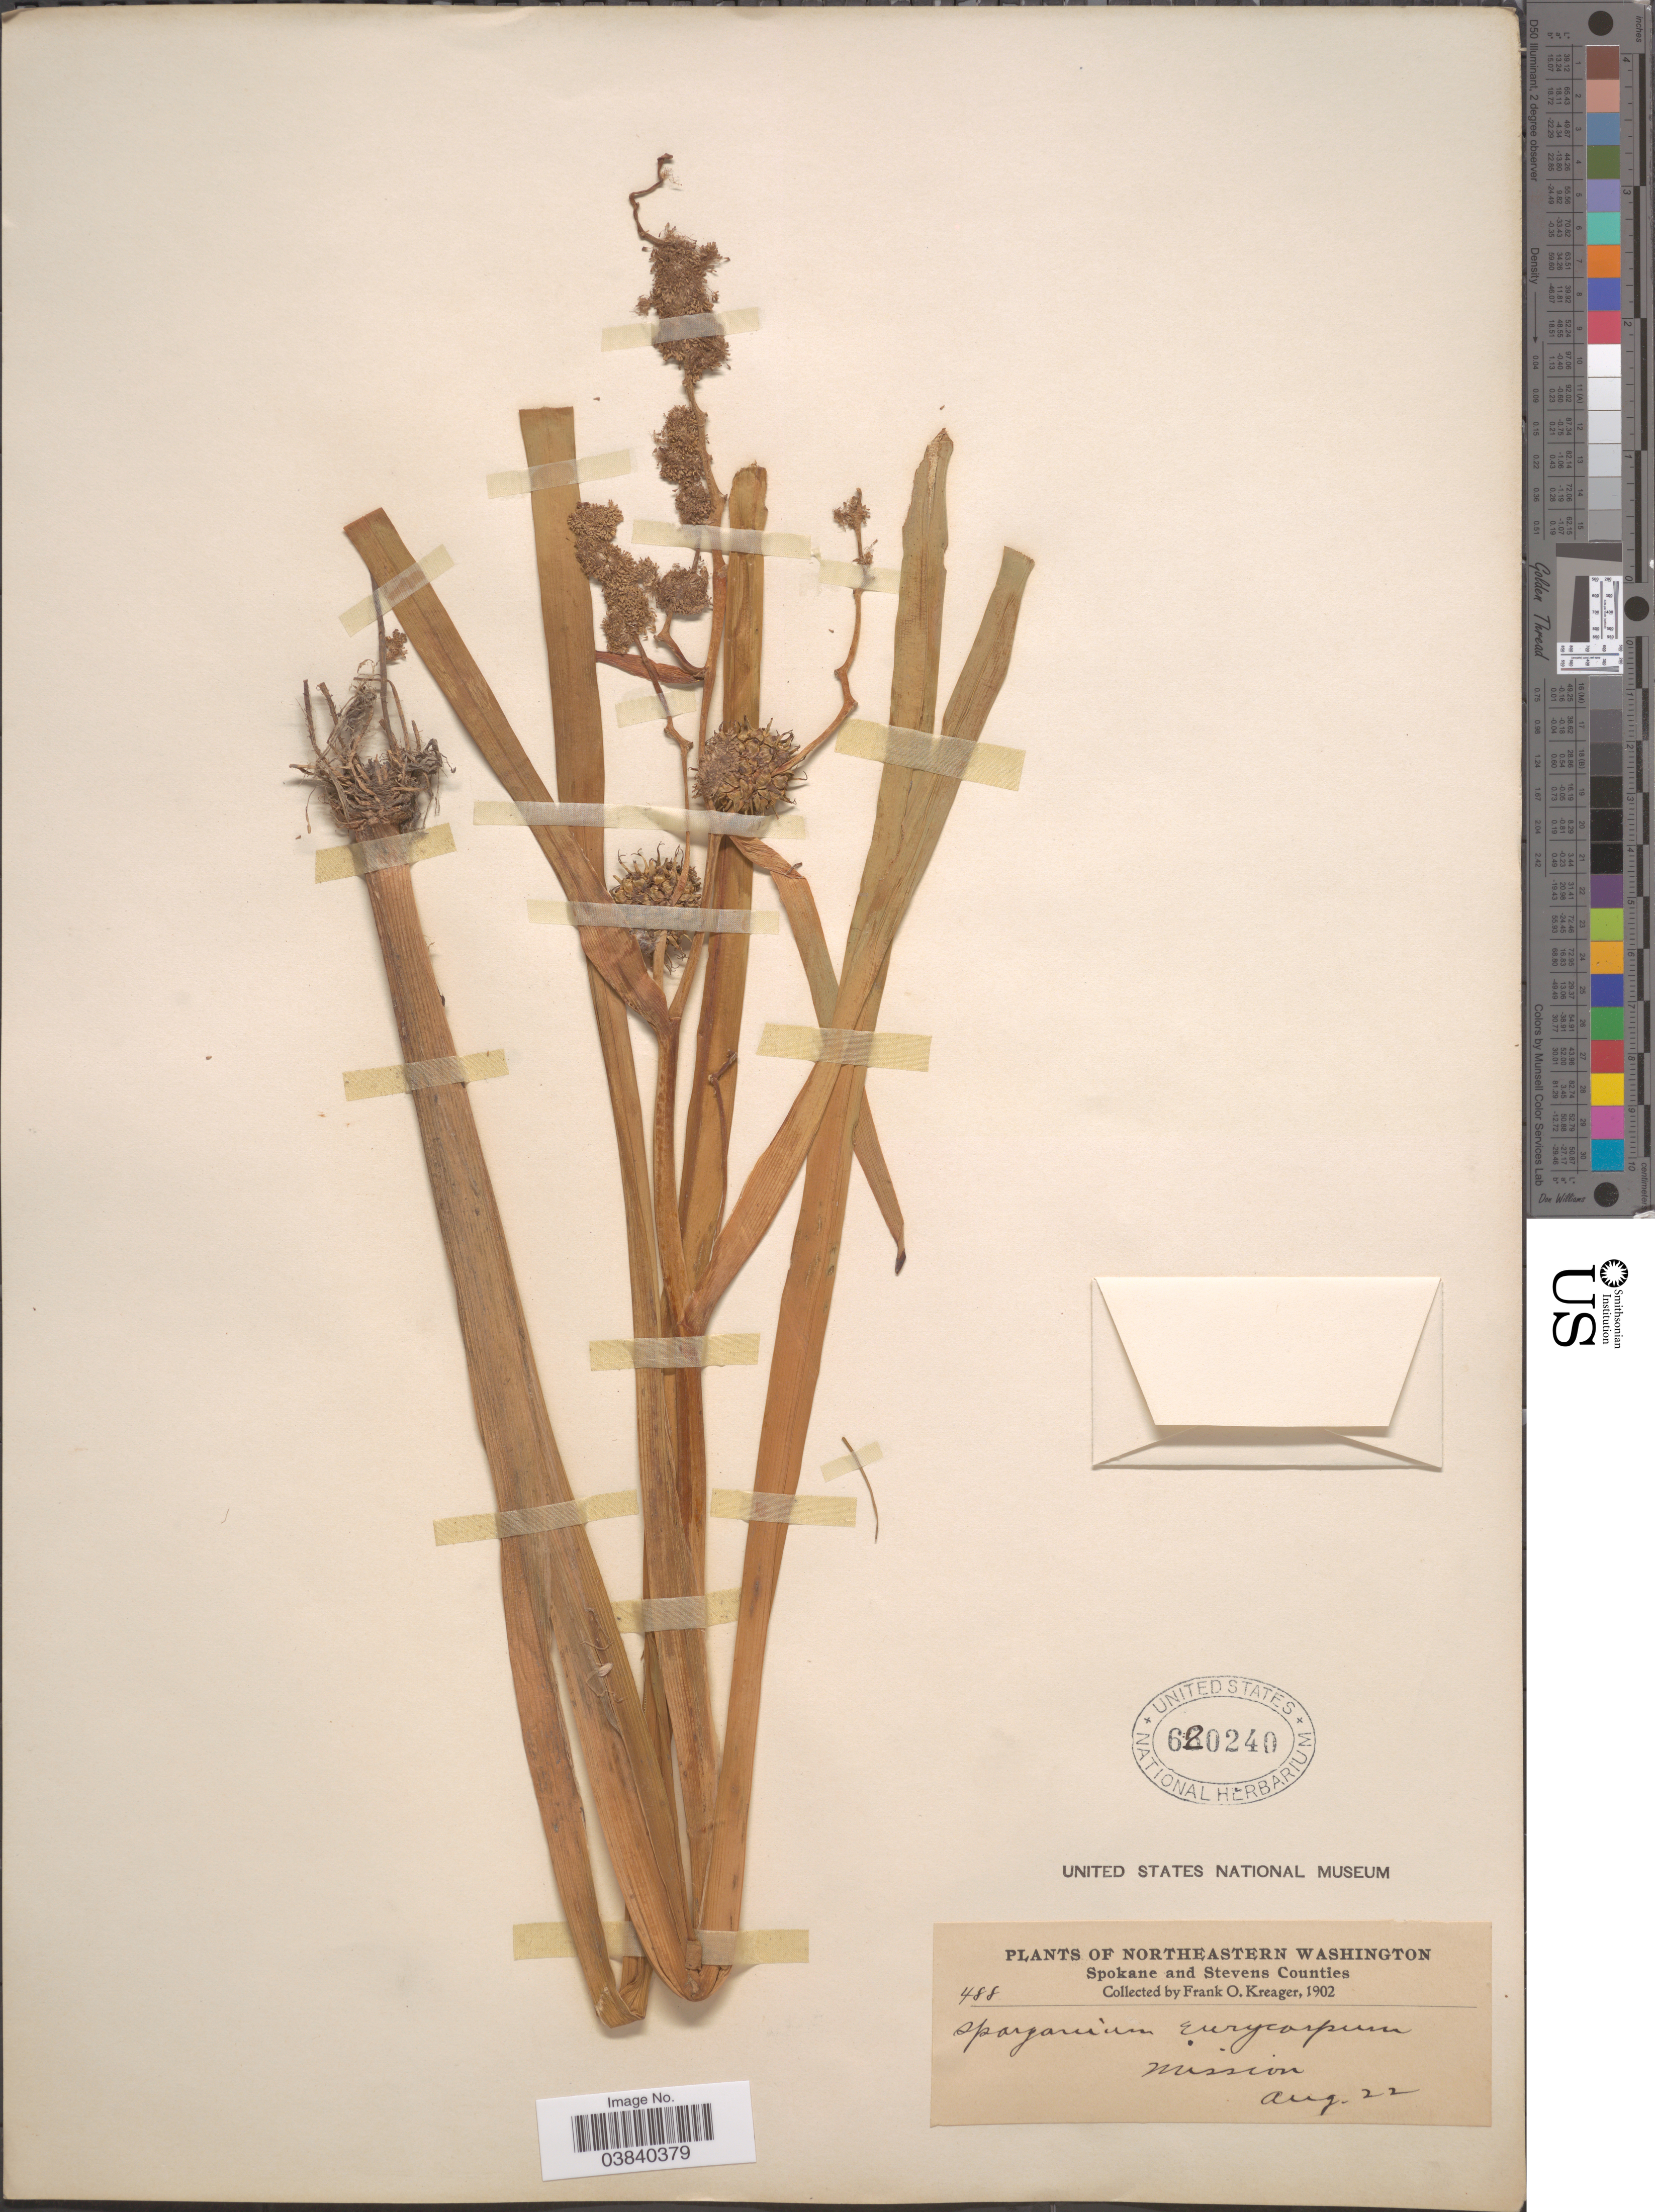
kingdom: Plantae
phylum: Tracheophyta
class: Liliopsida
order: Poales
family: Typhaceae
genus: Sparganium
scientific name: Sparganium eurycarpum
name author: Engelm.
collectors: F. Kreager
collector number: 488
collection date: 1902-08-22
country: United States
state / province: Washington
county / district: Spokane / Stevens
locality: Northeastern Washington. Spokane and Stevens Counties. Mission.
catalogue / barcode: US 620240